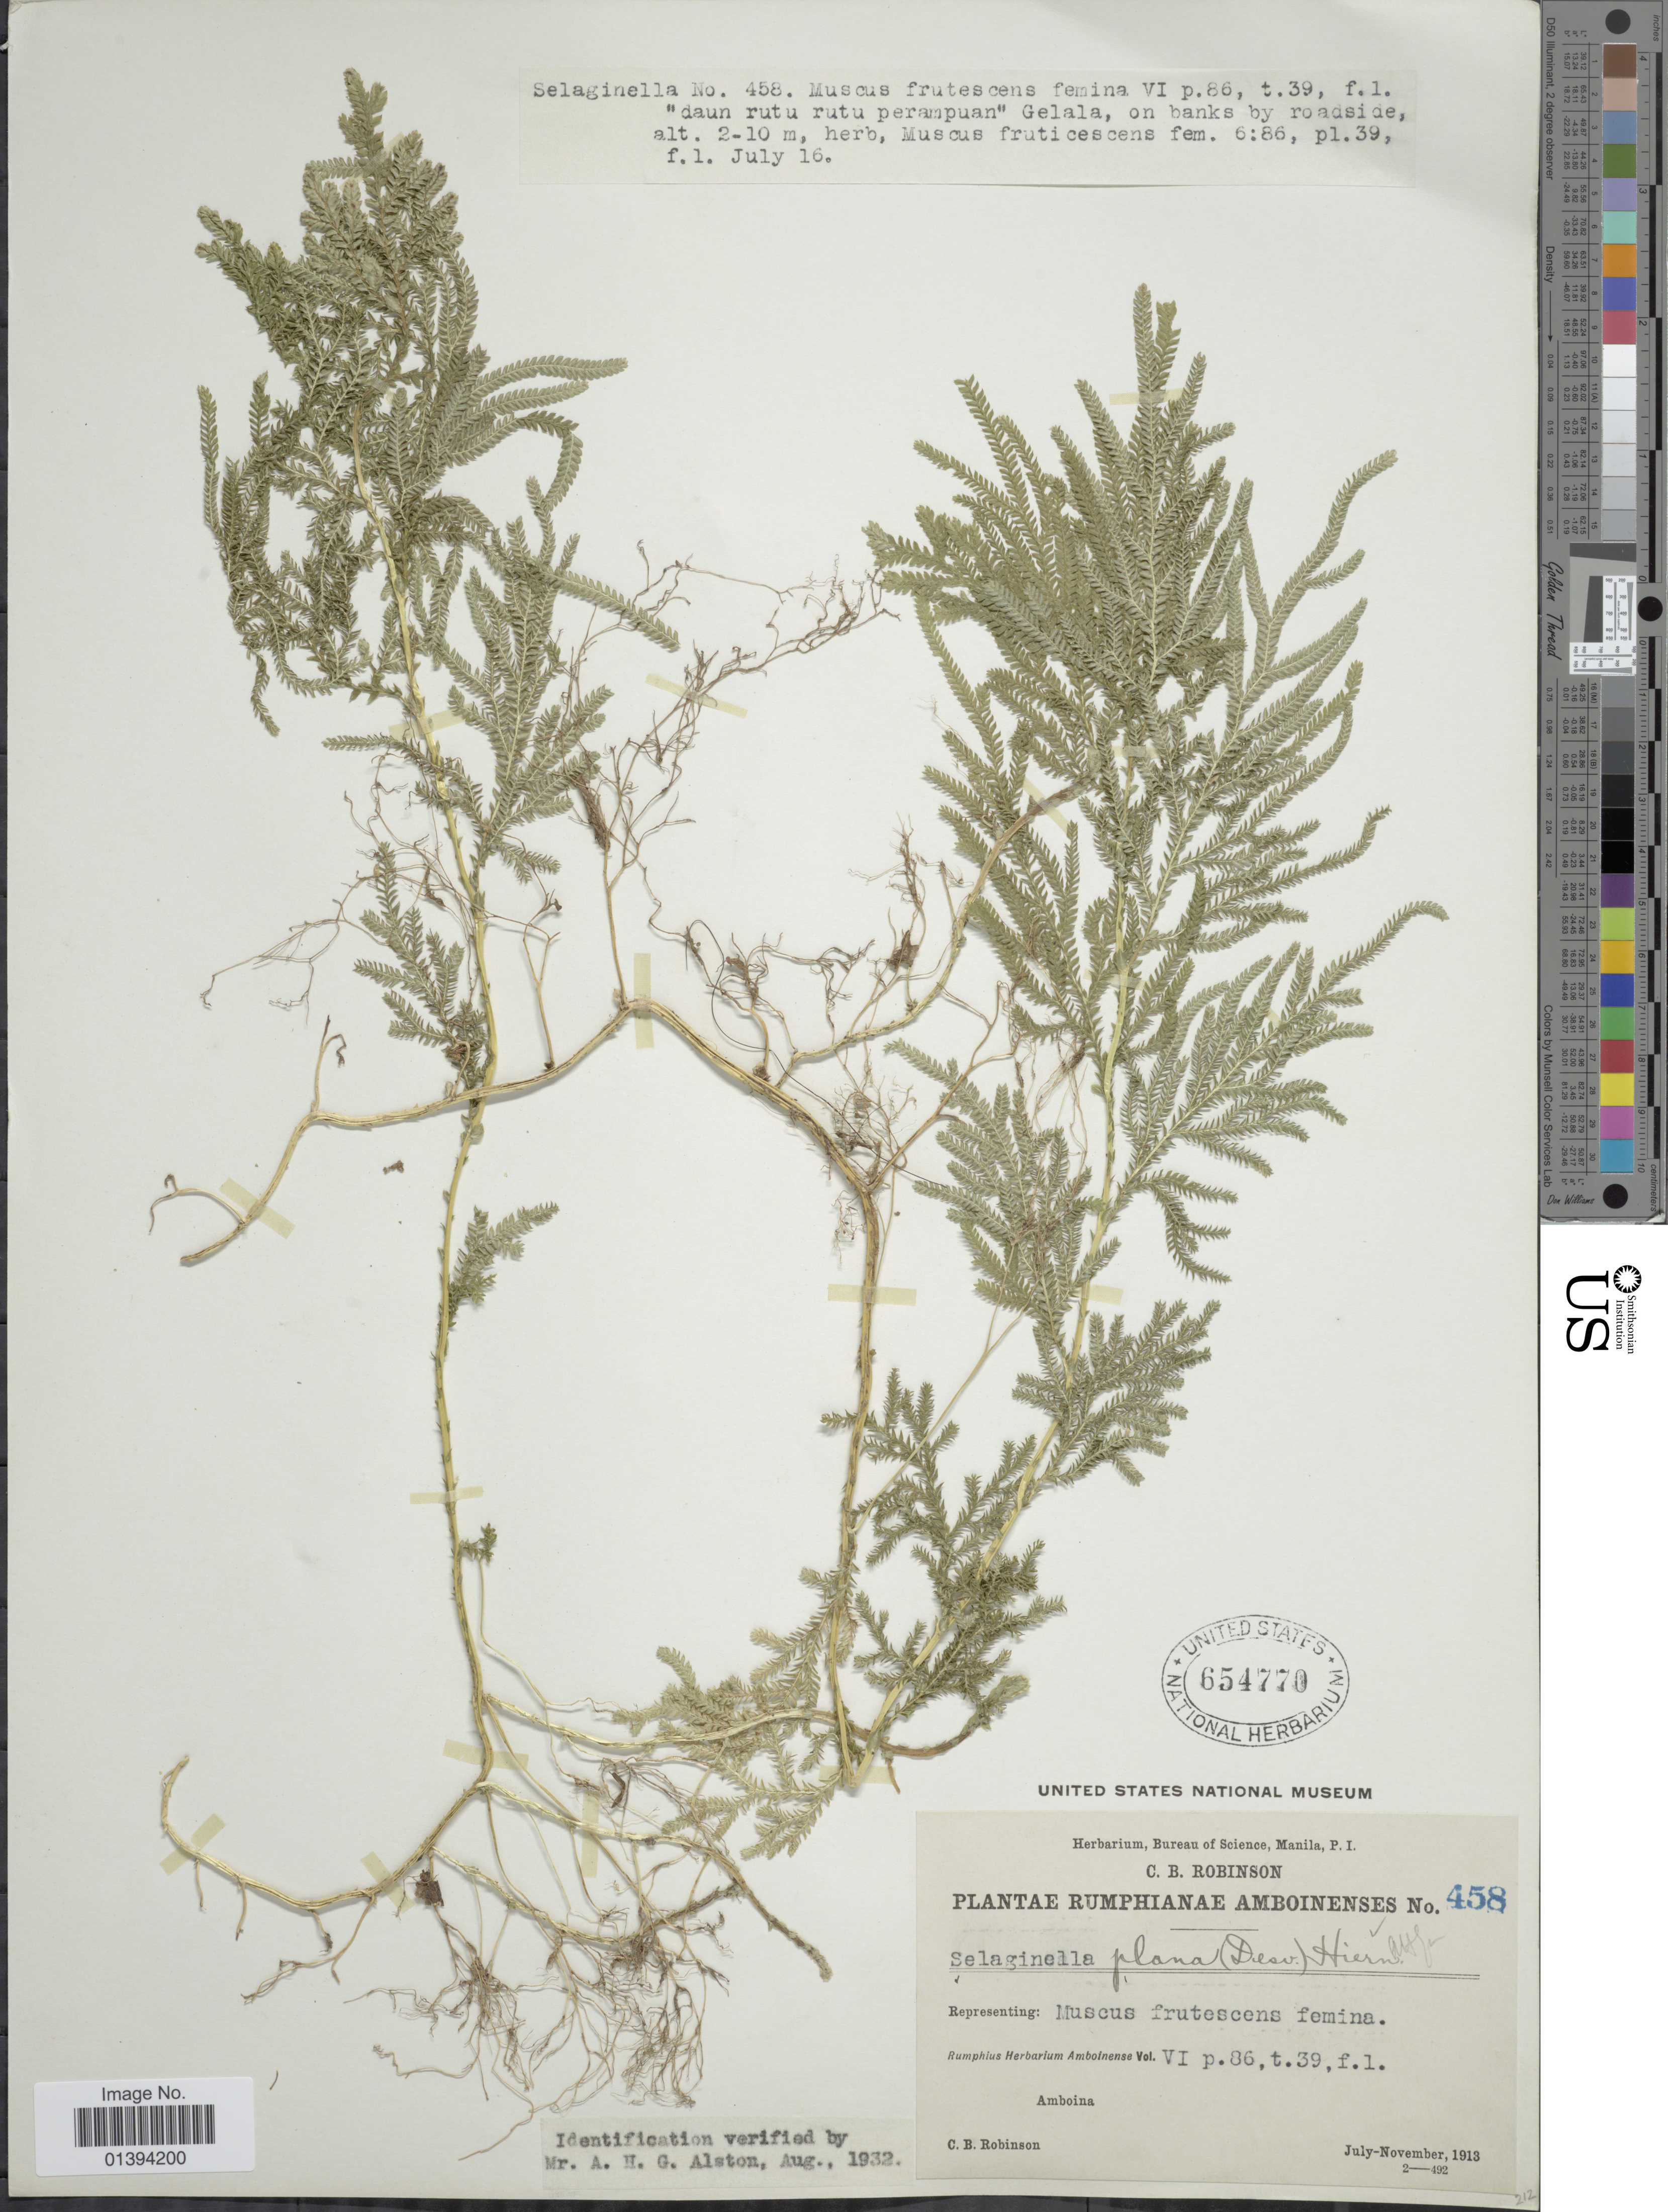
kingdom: Plantae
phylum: Tracheophyta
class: Lycopodiopsida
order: Selaginellales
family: Selaginellaceae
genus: Selaginella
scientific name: Selaginella plana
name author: (Desv. ex Poir.) Hieron.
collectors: C. Robinson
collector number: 458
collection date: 1913-07/1913-11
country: Indonesia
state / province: Maluku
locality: Rumphianae Amboinenses, Amboina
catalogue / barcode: US 654770